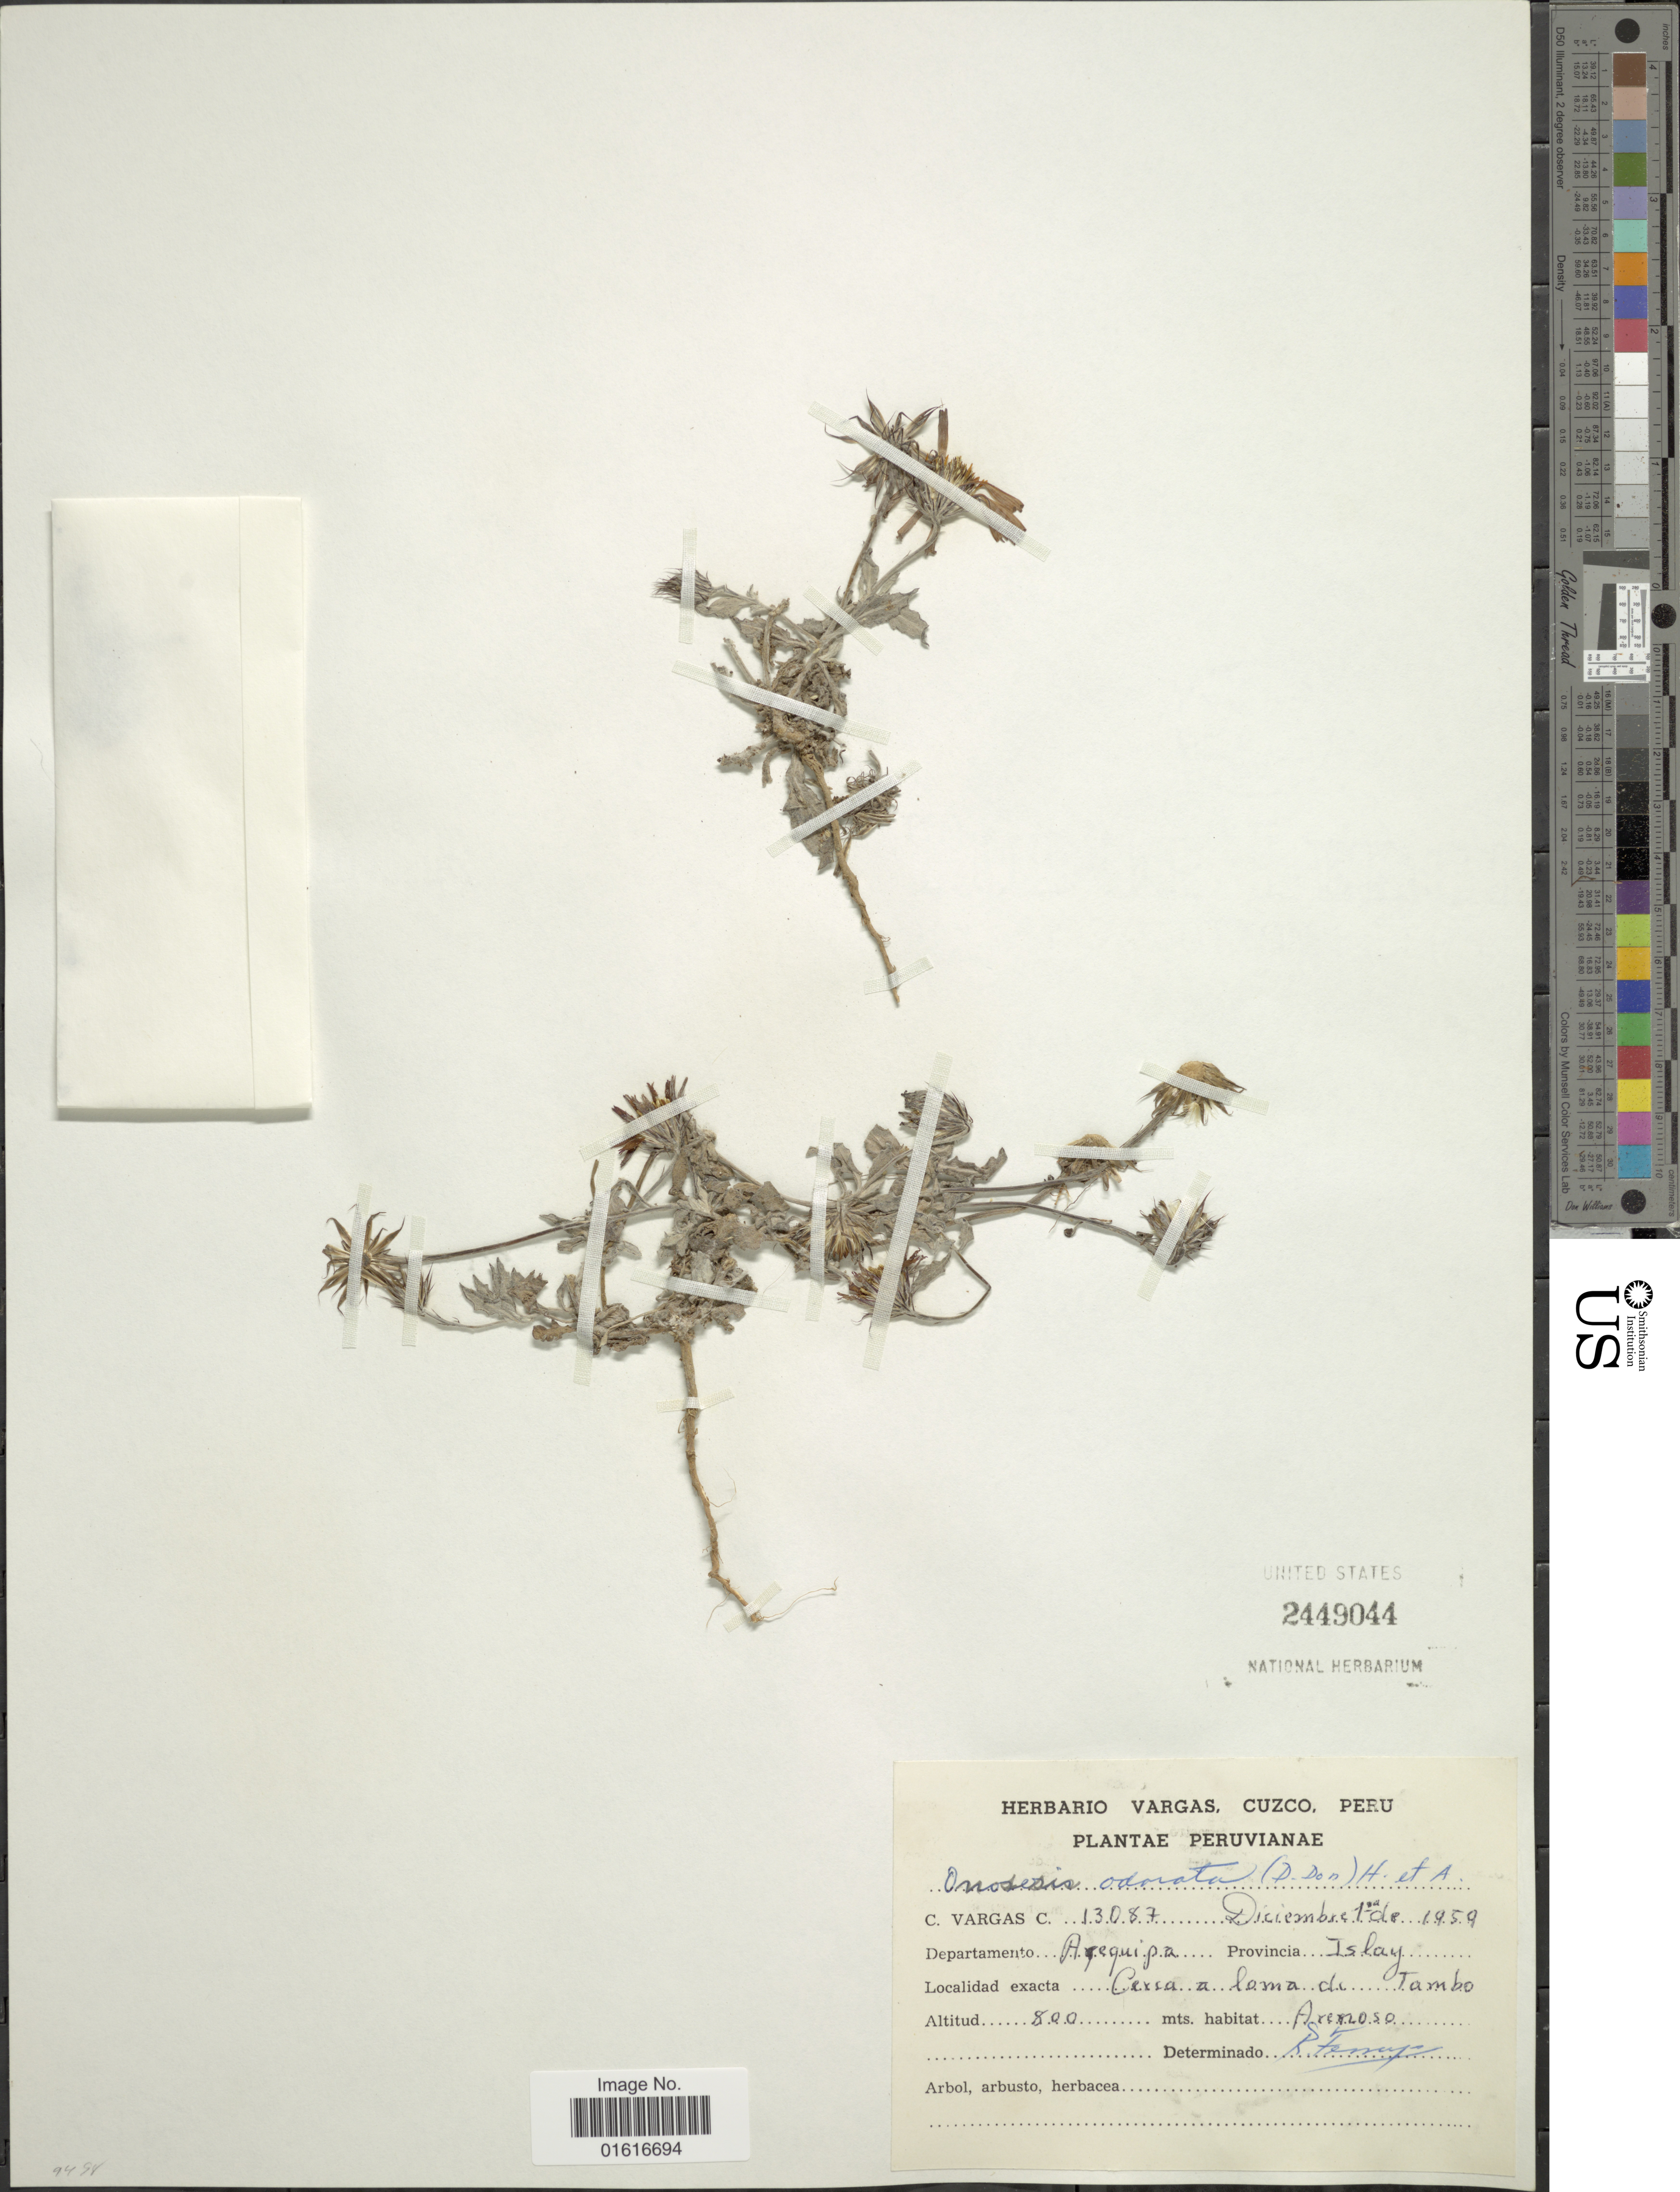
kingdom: Plantae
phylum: Tracheophyta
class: Magnoliopsida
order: Asterales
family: Asteraceae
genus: Onoseris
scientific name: Onoseris odorata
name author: (D. Don) Hook. & Arn.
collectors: C. Vargas Calderón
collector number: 13087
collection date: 1959-12-01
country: Peru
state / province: Arequipa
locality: Province Islay, Cerra a loma de Tambo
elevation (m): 800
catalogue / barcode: US 2449044